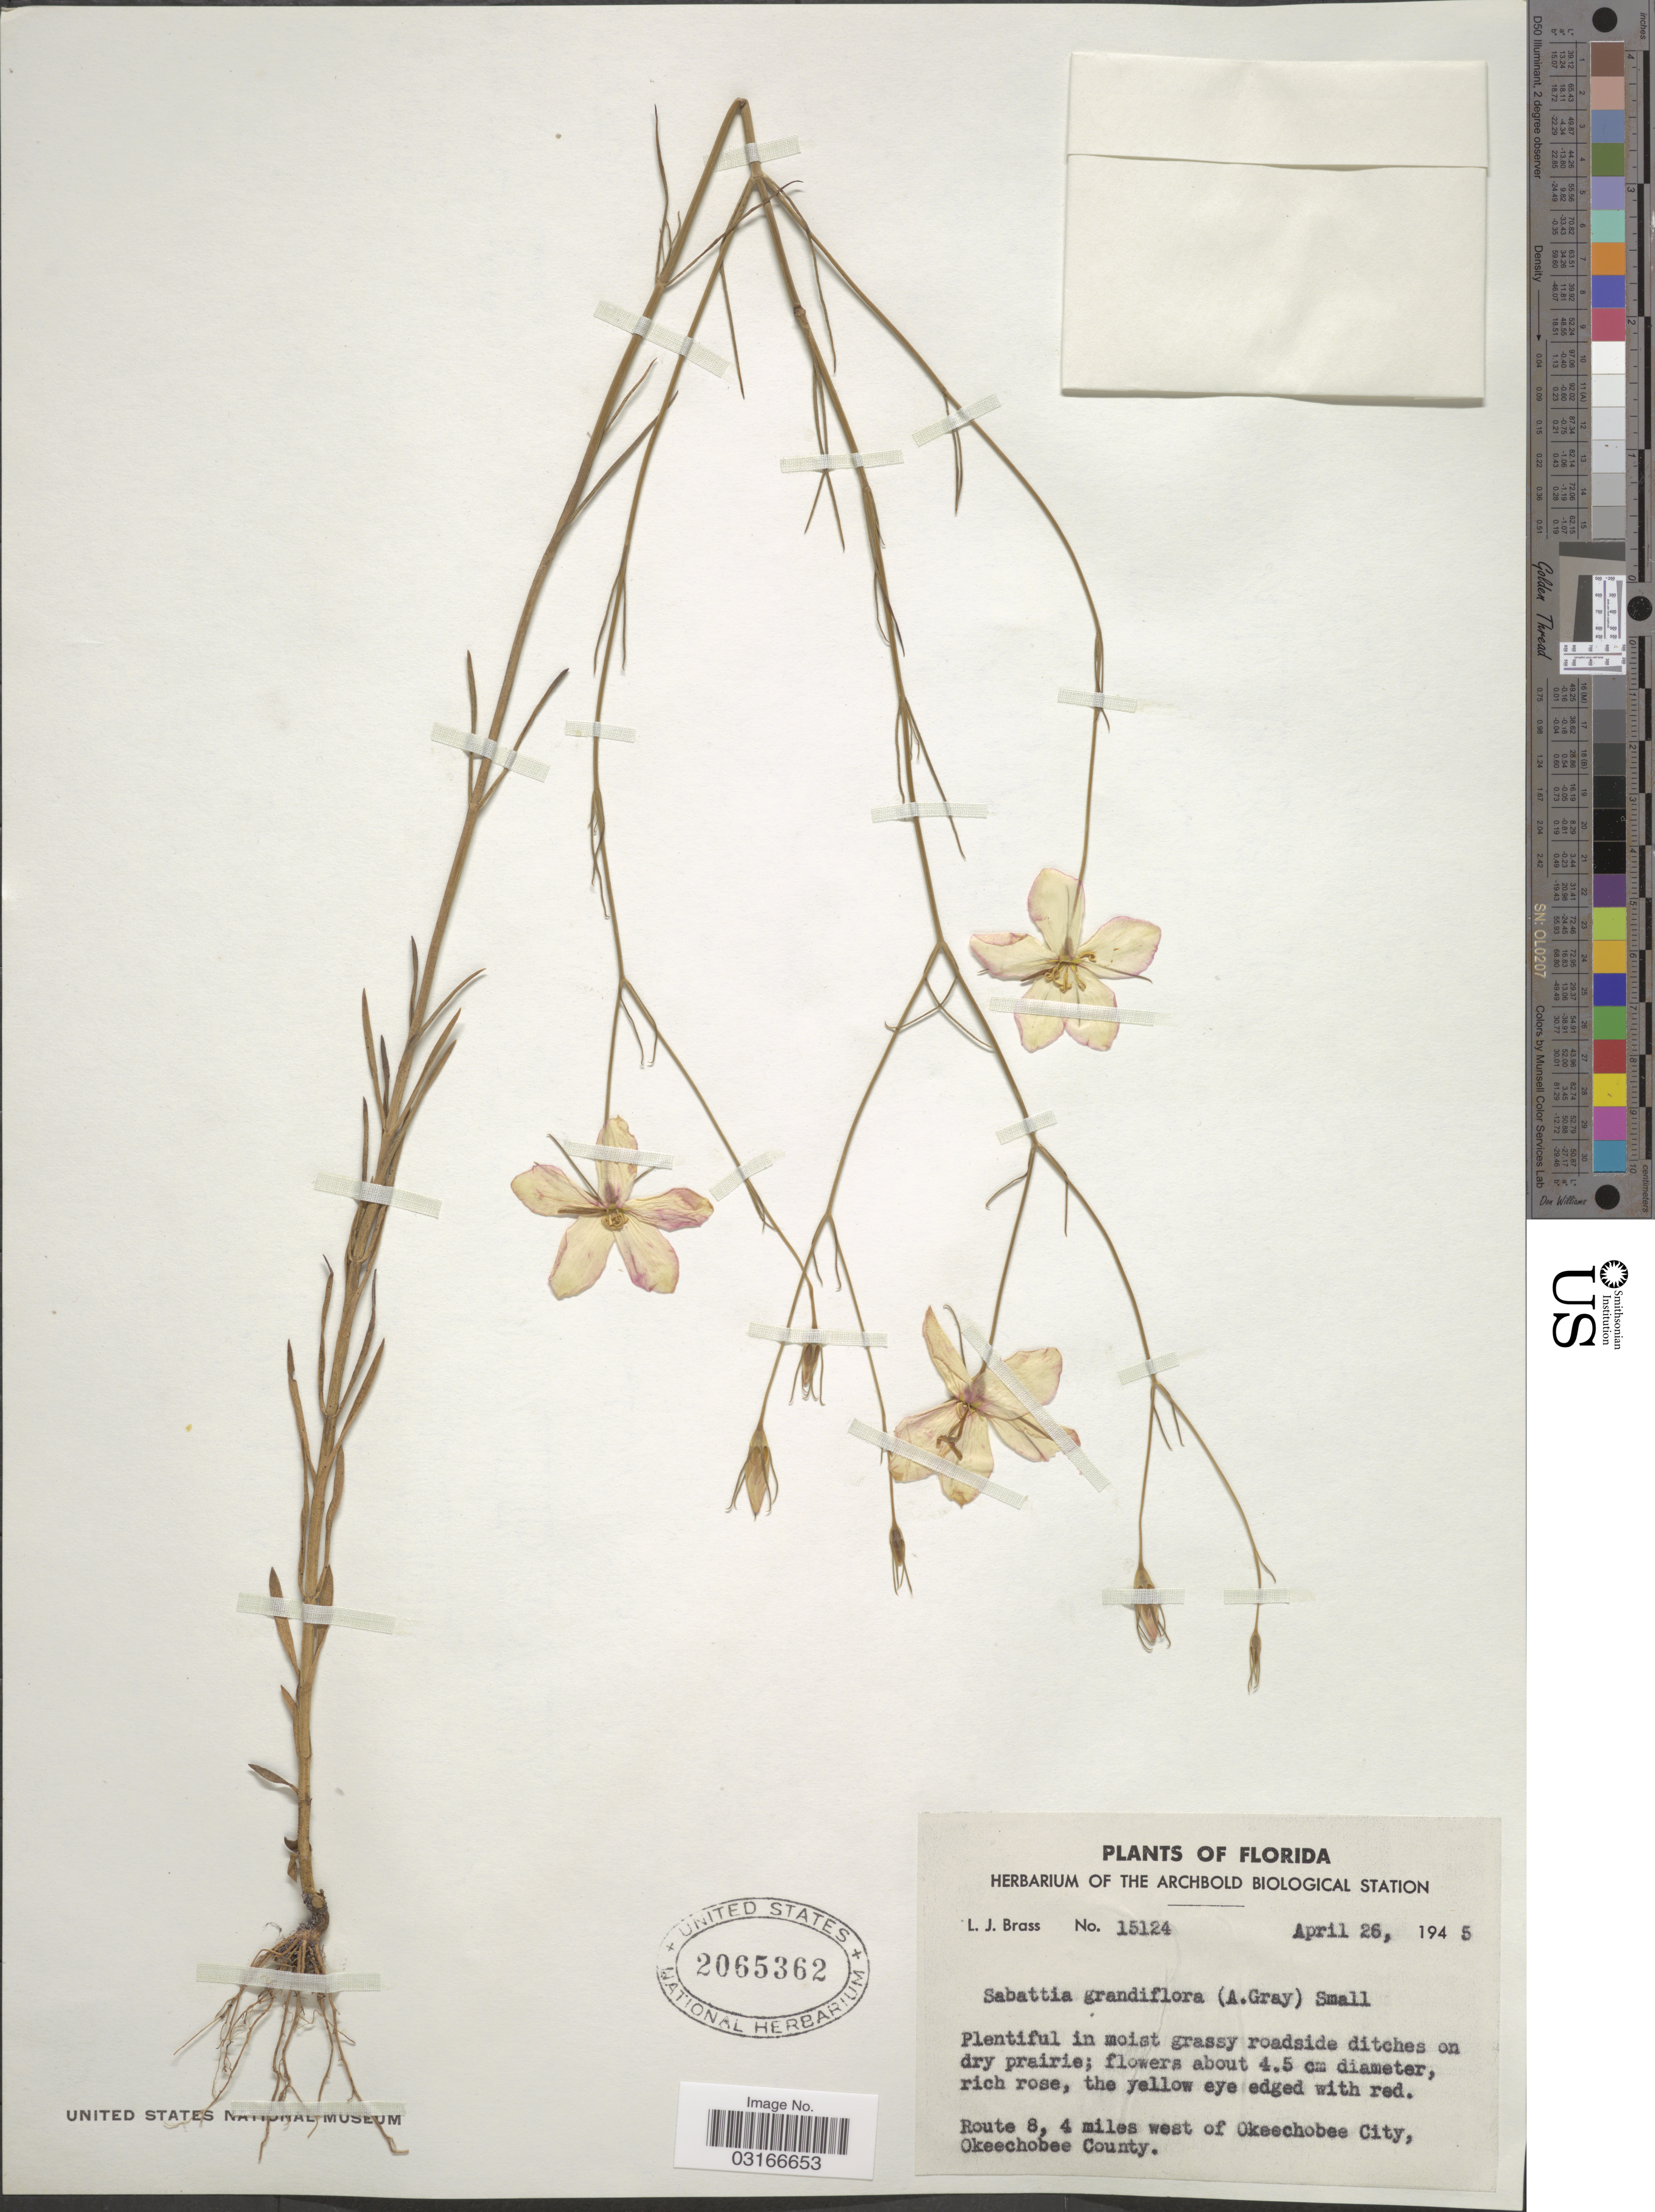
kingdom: Plantae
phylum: Tracheophyta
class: Magnoliopsida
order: Gentianales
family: Gentianaceae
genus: Sabatia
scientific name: Sabatia grandiflora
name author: (A. Gray) Small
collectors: L. J. Brass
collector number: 15124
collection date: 1945-04-26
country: United States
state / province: Florida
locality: Route 8, 4 miles west of Okeechobee City, Okeechobee County.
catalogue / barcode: US 2065362